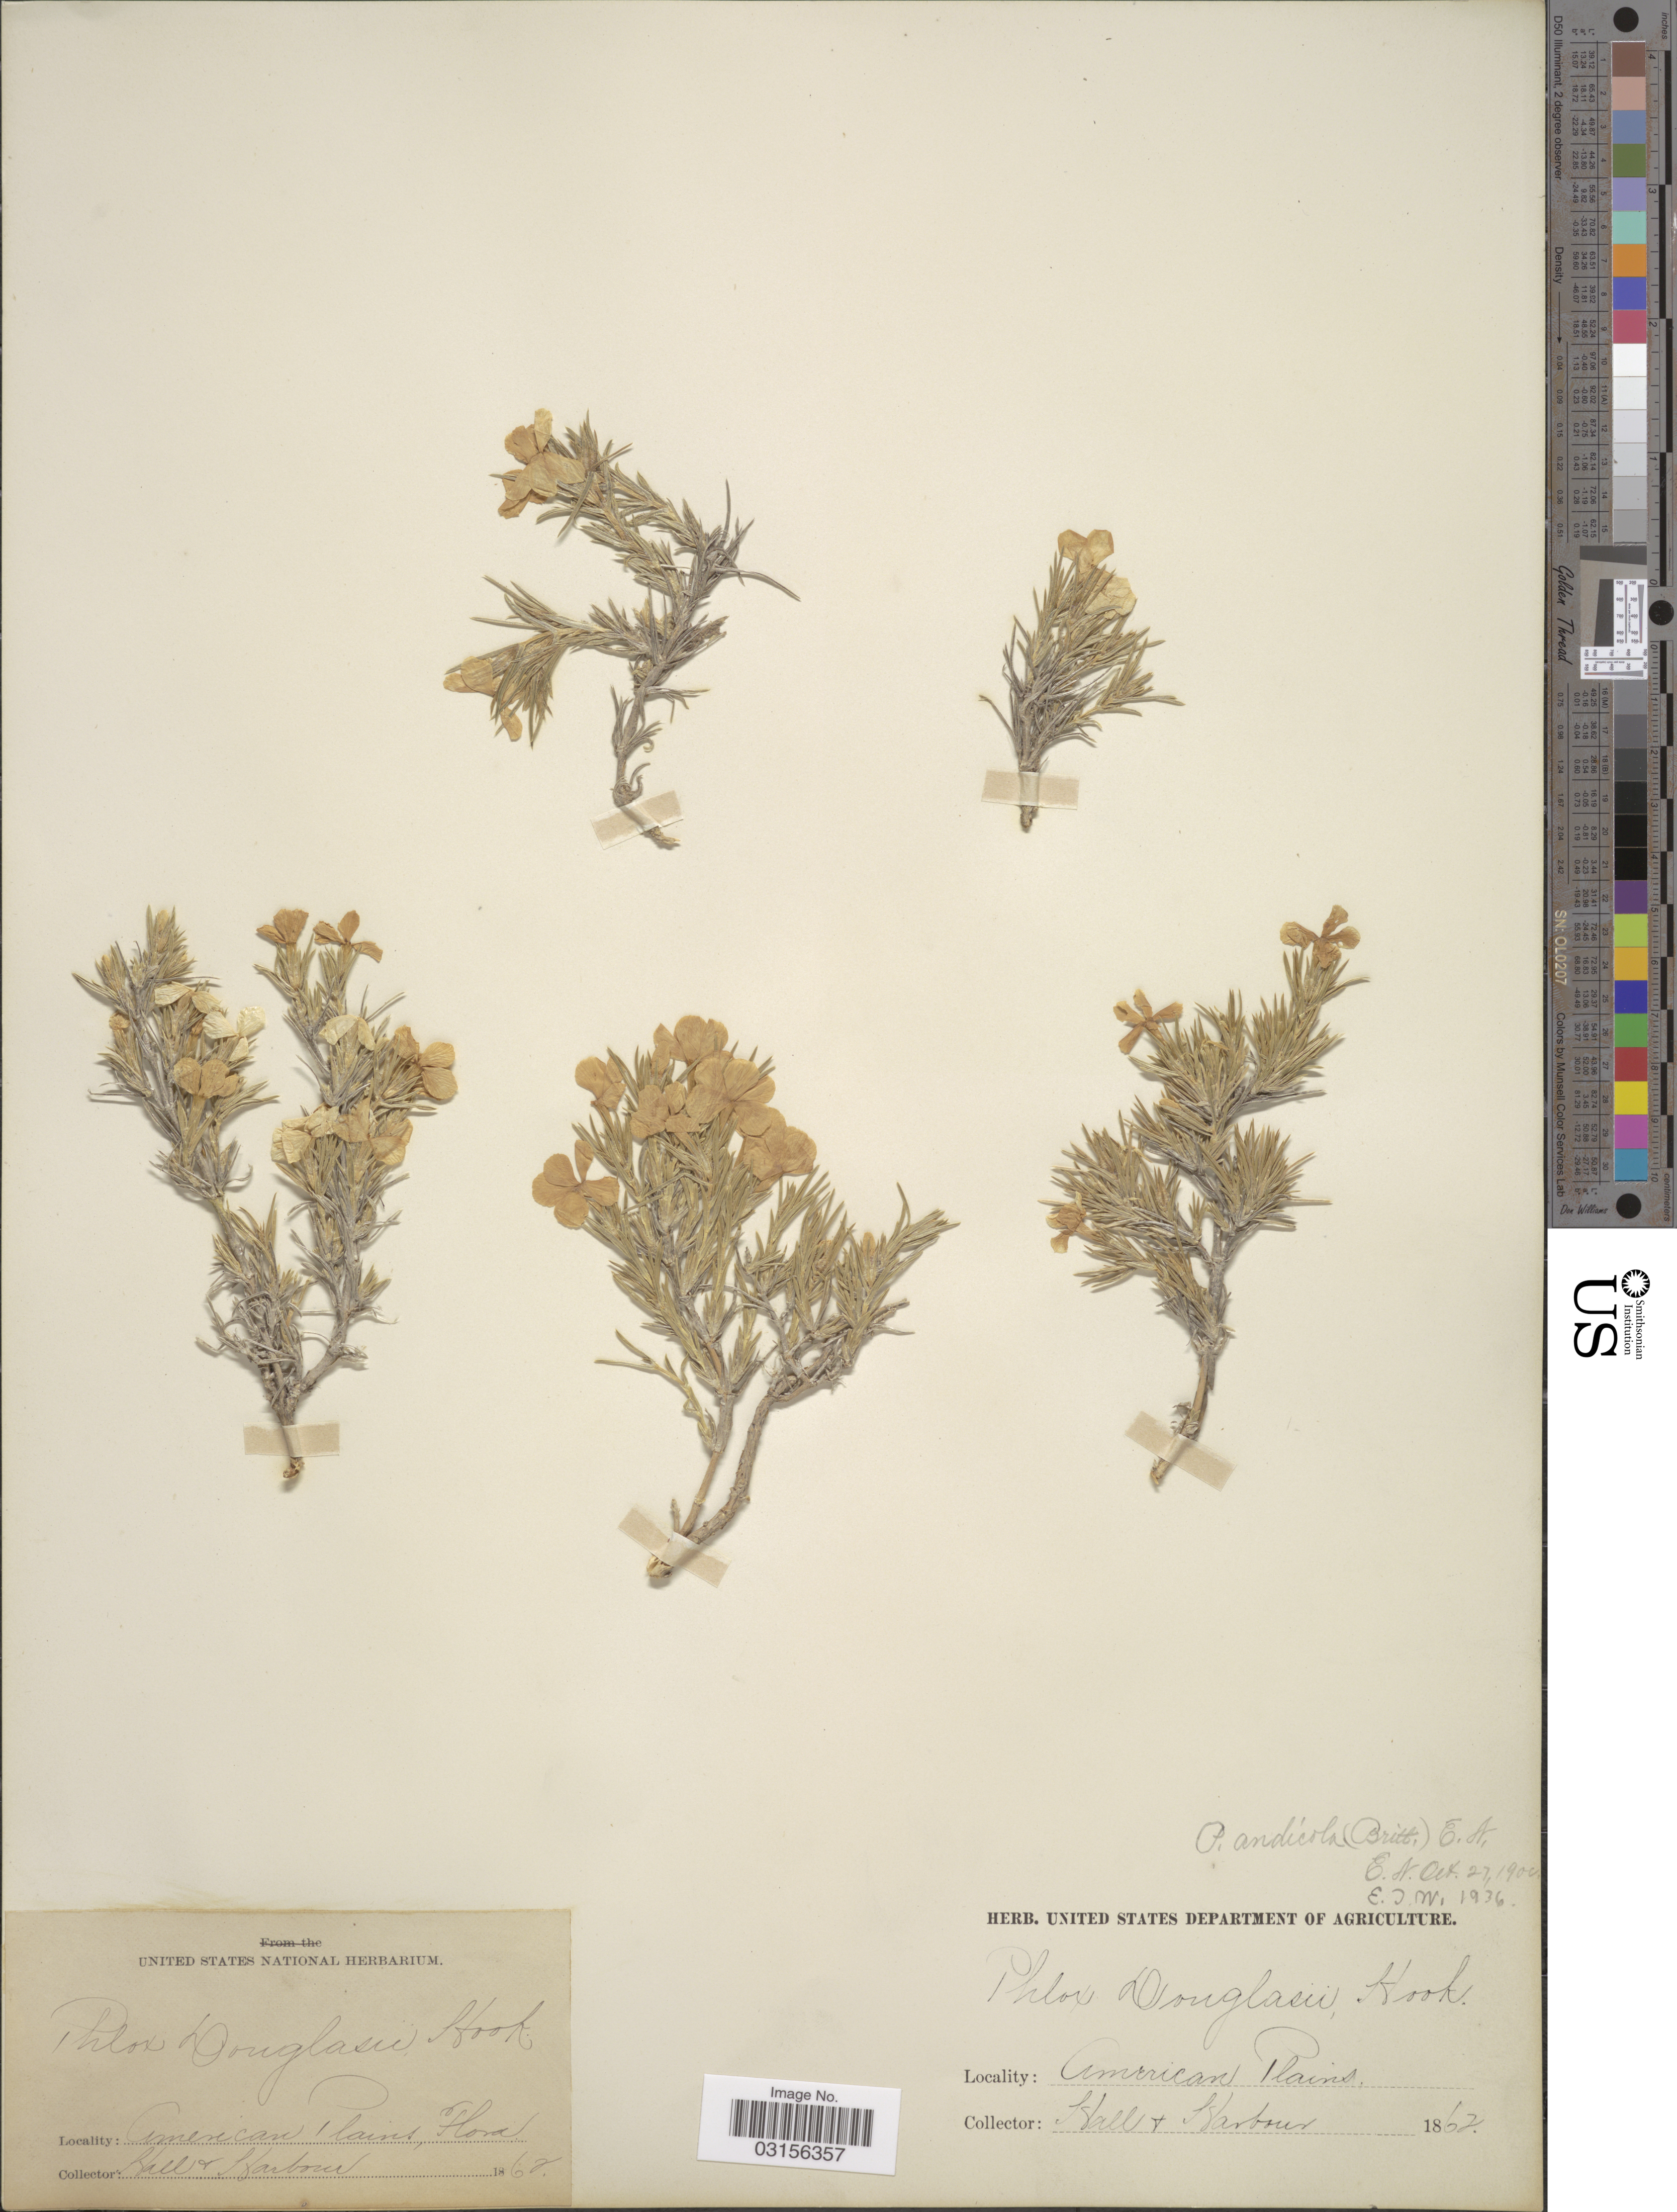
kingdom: Plantae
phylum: Tracheophyta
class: Magnoliopsida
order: Ericales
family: Polemoniaceae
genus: Phlox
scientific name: Phlox andicola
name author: (Britton) E.E. Nelson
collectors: -- Hall & Harbour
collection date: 1867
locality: American Plains.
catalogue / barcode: US 103136